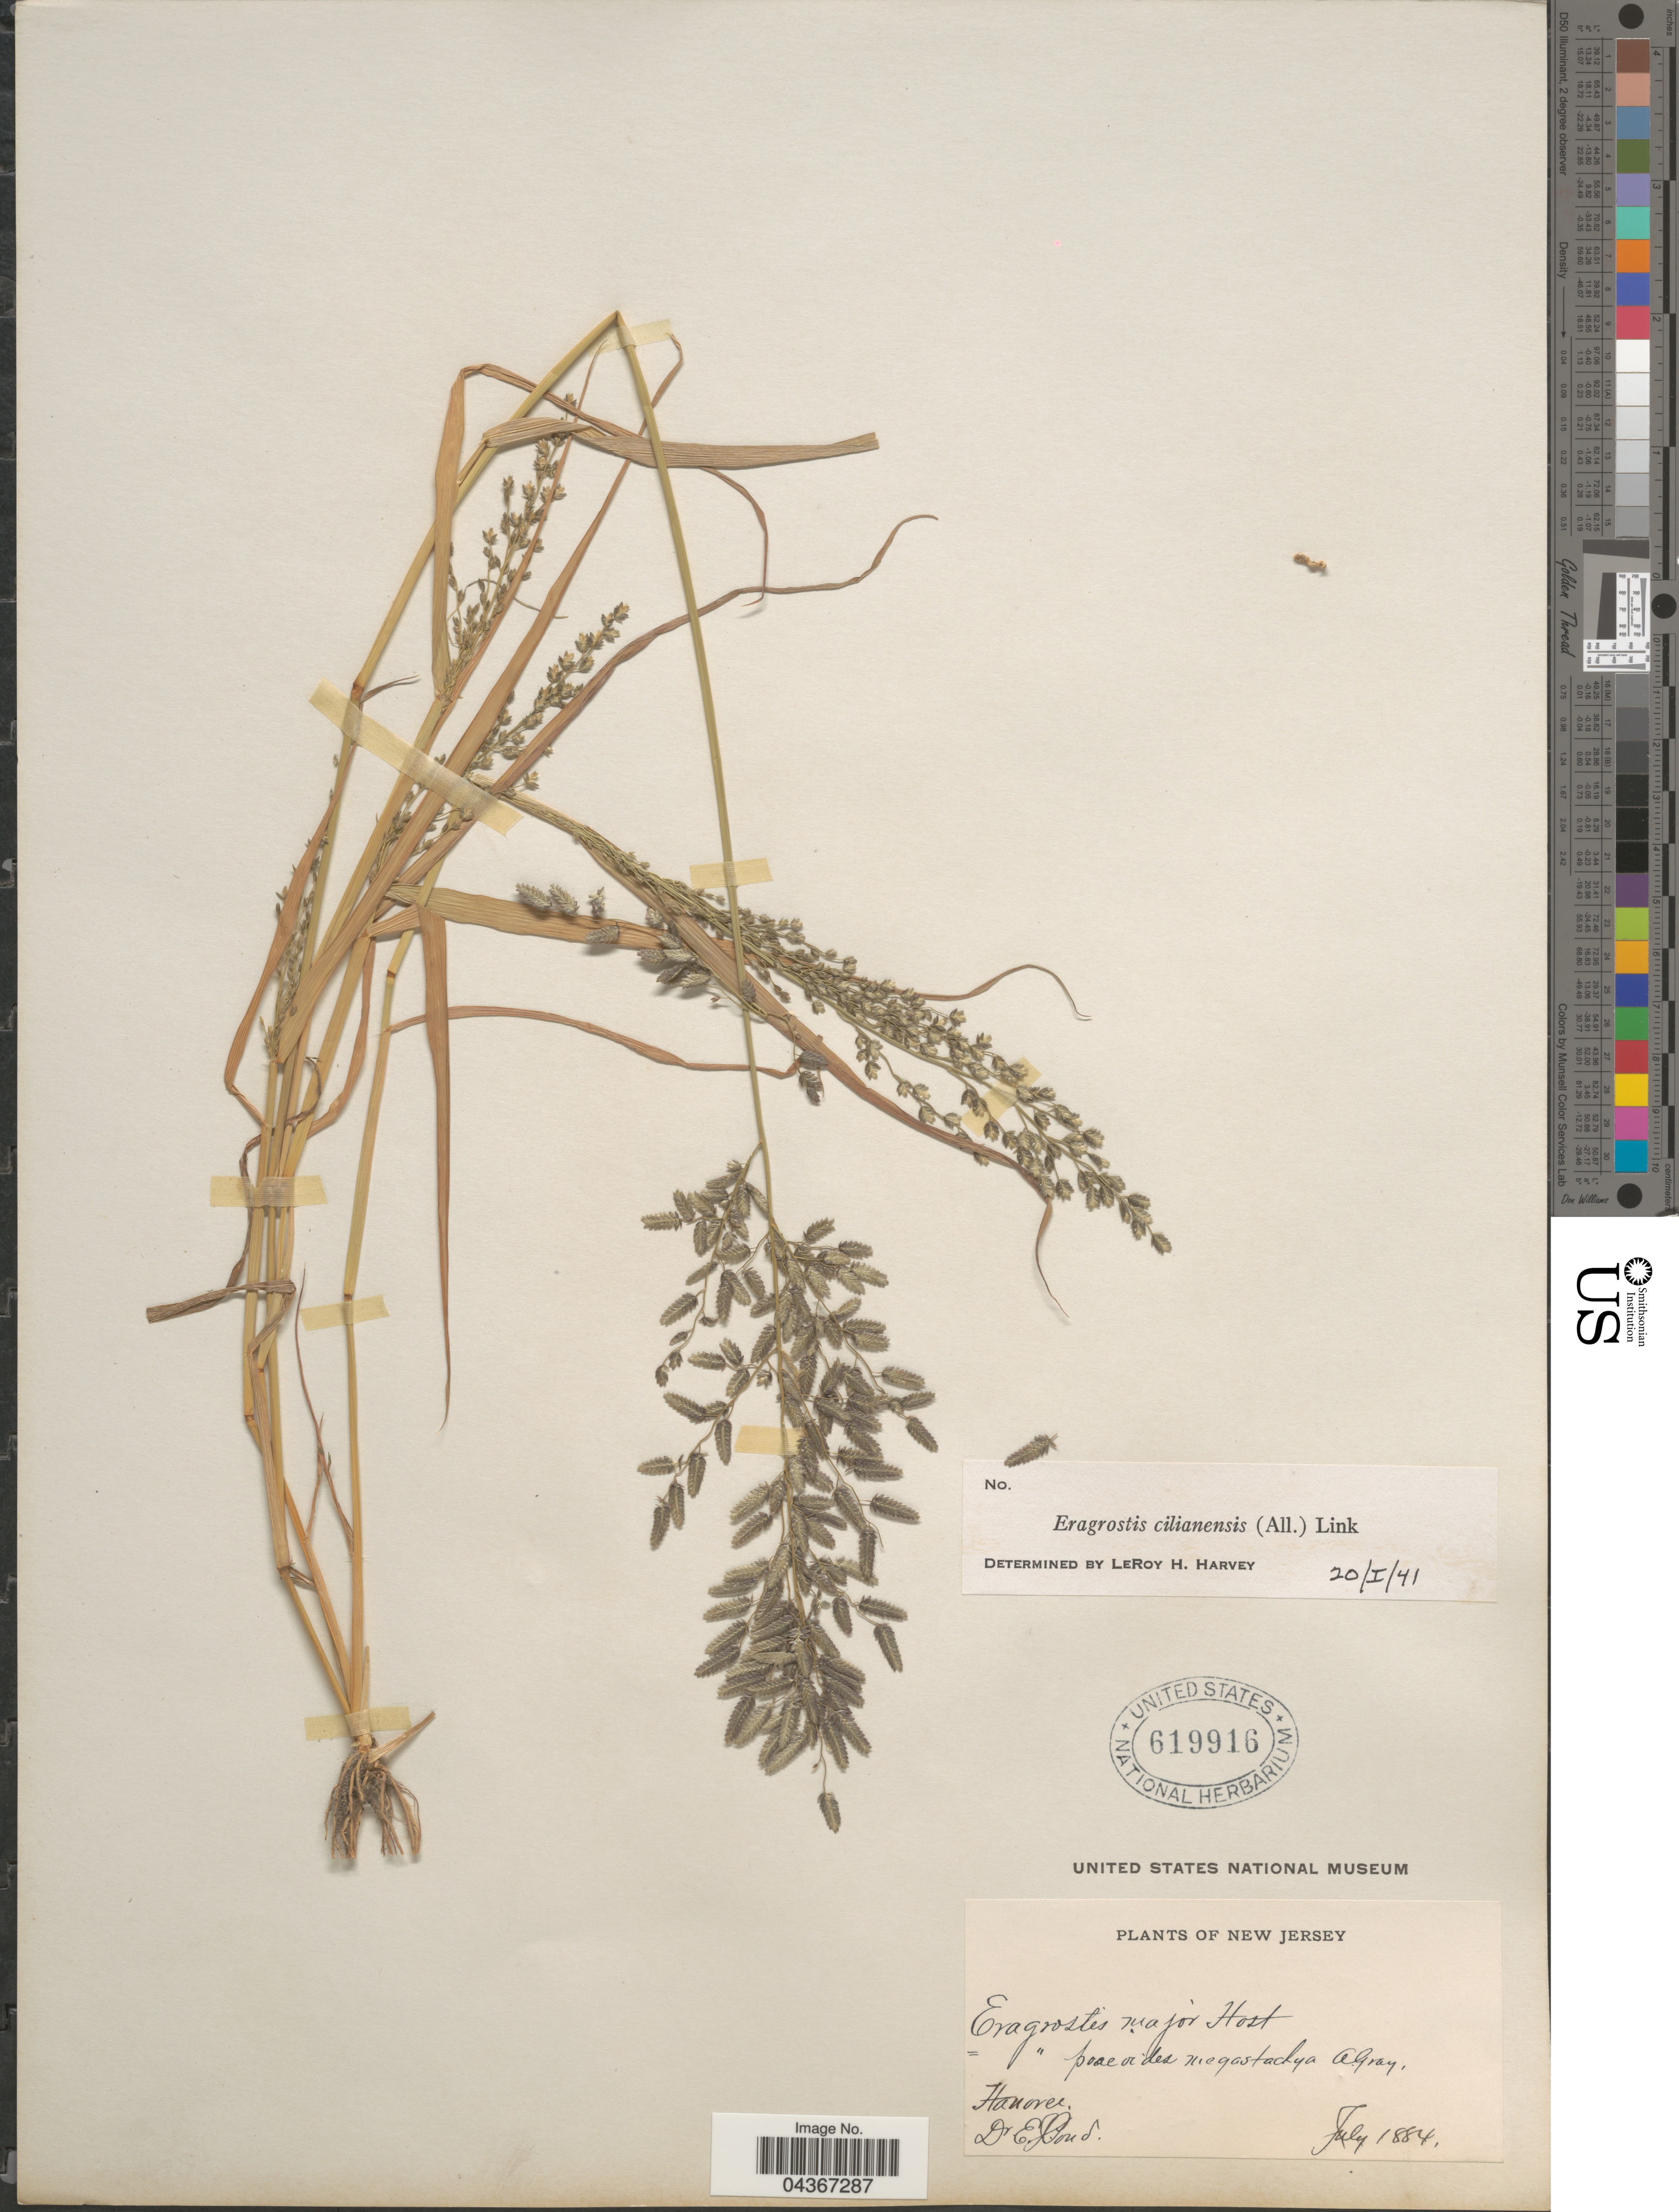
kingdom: Plantae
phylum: Tracheophyta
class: Liliopsida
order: Poales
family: Poaceae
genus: Eragrostis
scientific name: Eragrostis cilianensis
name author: (Bellardi) Vignolo ex Janch.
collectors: E. Pond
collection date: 1884-07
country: United States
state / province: New Jersey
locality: Hanover.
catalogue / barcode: US 619916